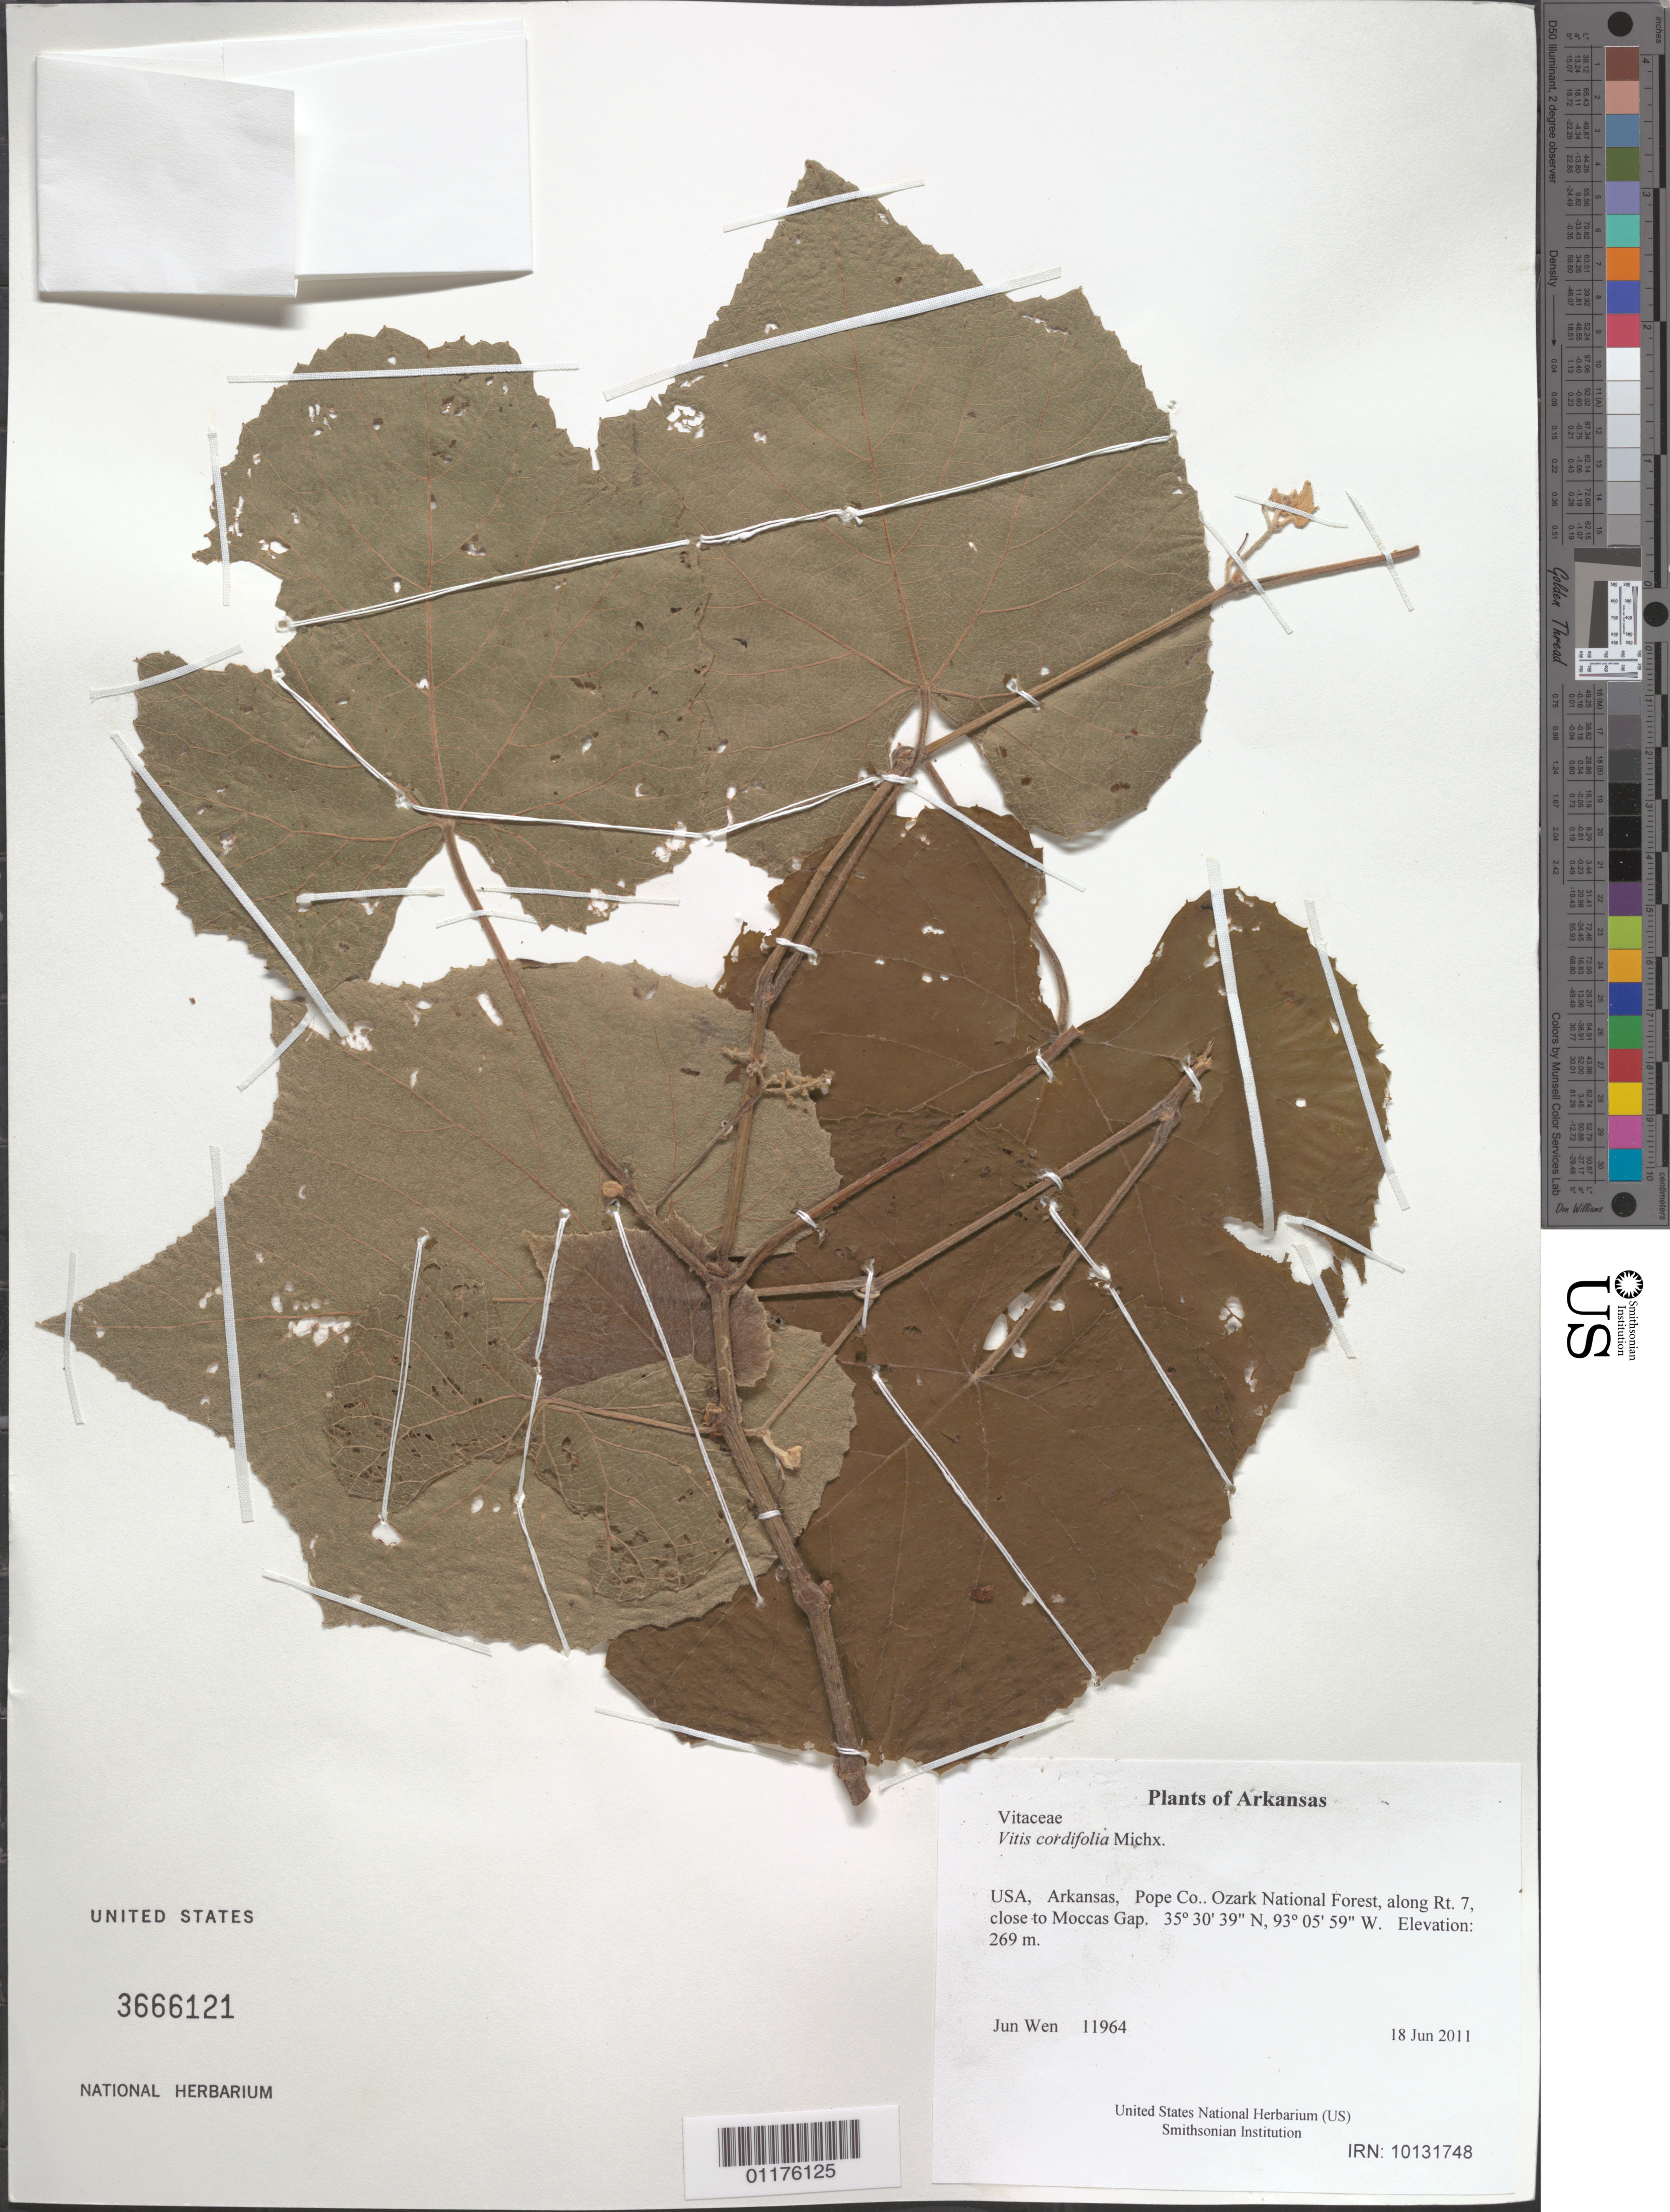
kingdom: Plantae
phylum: Tracheophyta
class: Magnoliopsida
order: Vitales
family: Vitaceae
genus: Vitis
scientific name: Vitis cordifolia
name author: Michx.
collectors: J. Wen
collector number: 11964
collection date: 2011-06-18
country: United States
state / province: Arkansas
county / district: Pope Co.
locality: Ozark National Forest, along Rt. 7, close to Moccas Gap.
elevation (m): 269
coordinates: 35 30.648 N, 93 05.976 W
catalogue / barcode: US 3666121